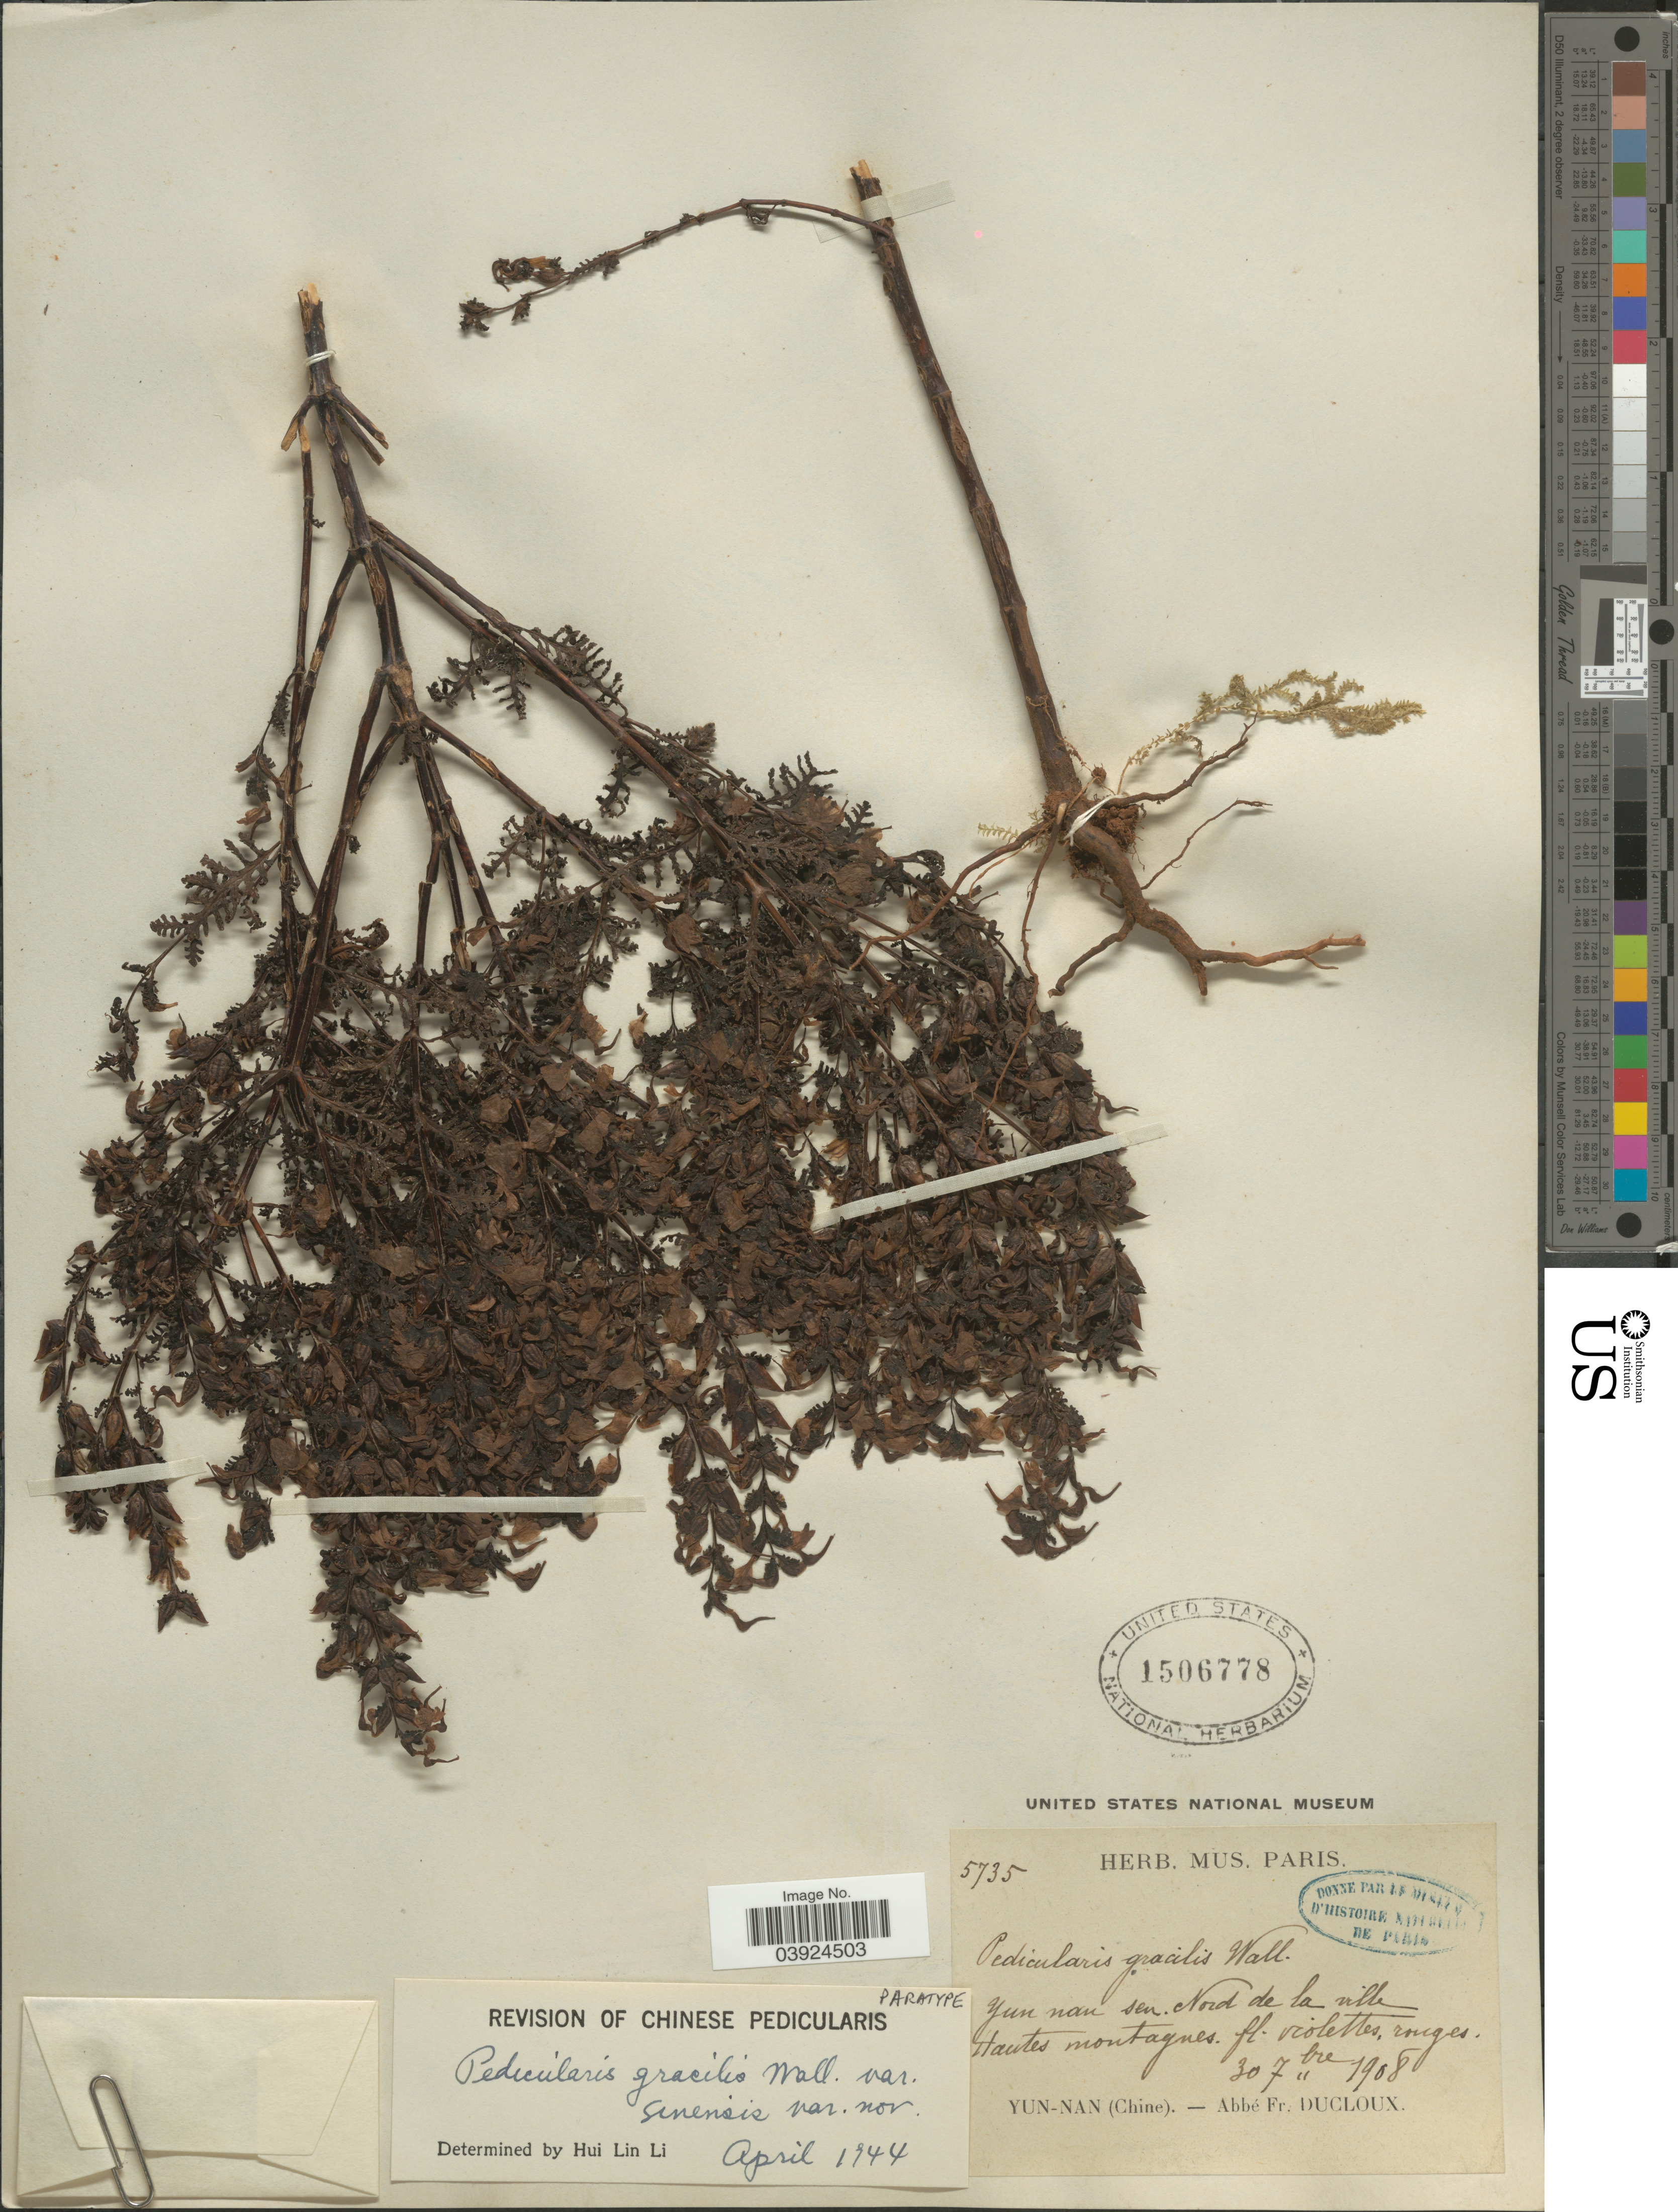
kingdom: Plantae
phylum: Tracheophyta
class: Magnoliopsida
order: Lamiales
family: Orobanchaceae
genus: Pedicularis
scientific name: Pedicularis gracilis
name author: Wall. ex Benth.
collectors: A. Ducloux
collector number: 5735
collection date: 1908-09-30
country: China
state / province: Yunnan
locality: Yun nan sen. Nord de la ville Hautes montagnes.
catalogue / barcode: US 1506778